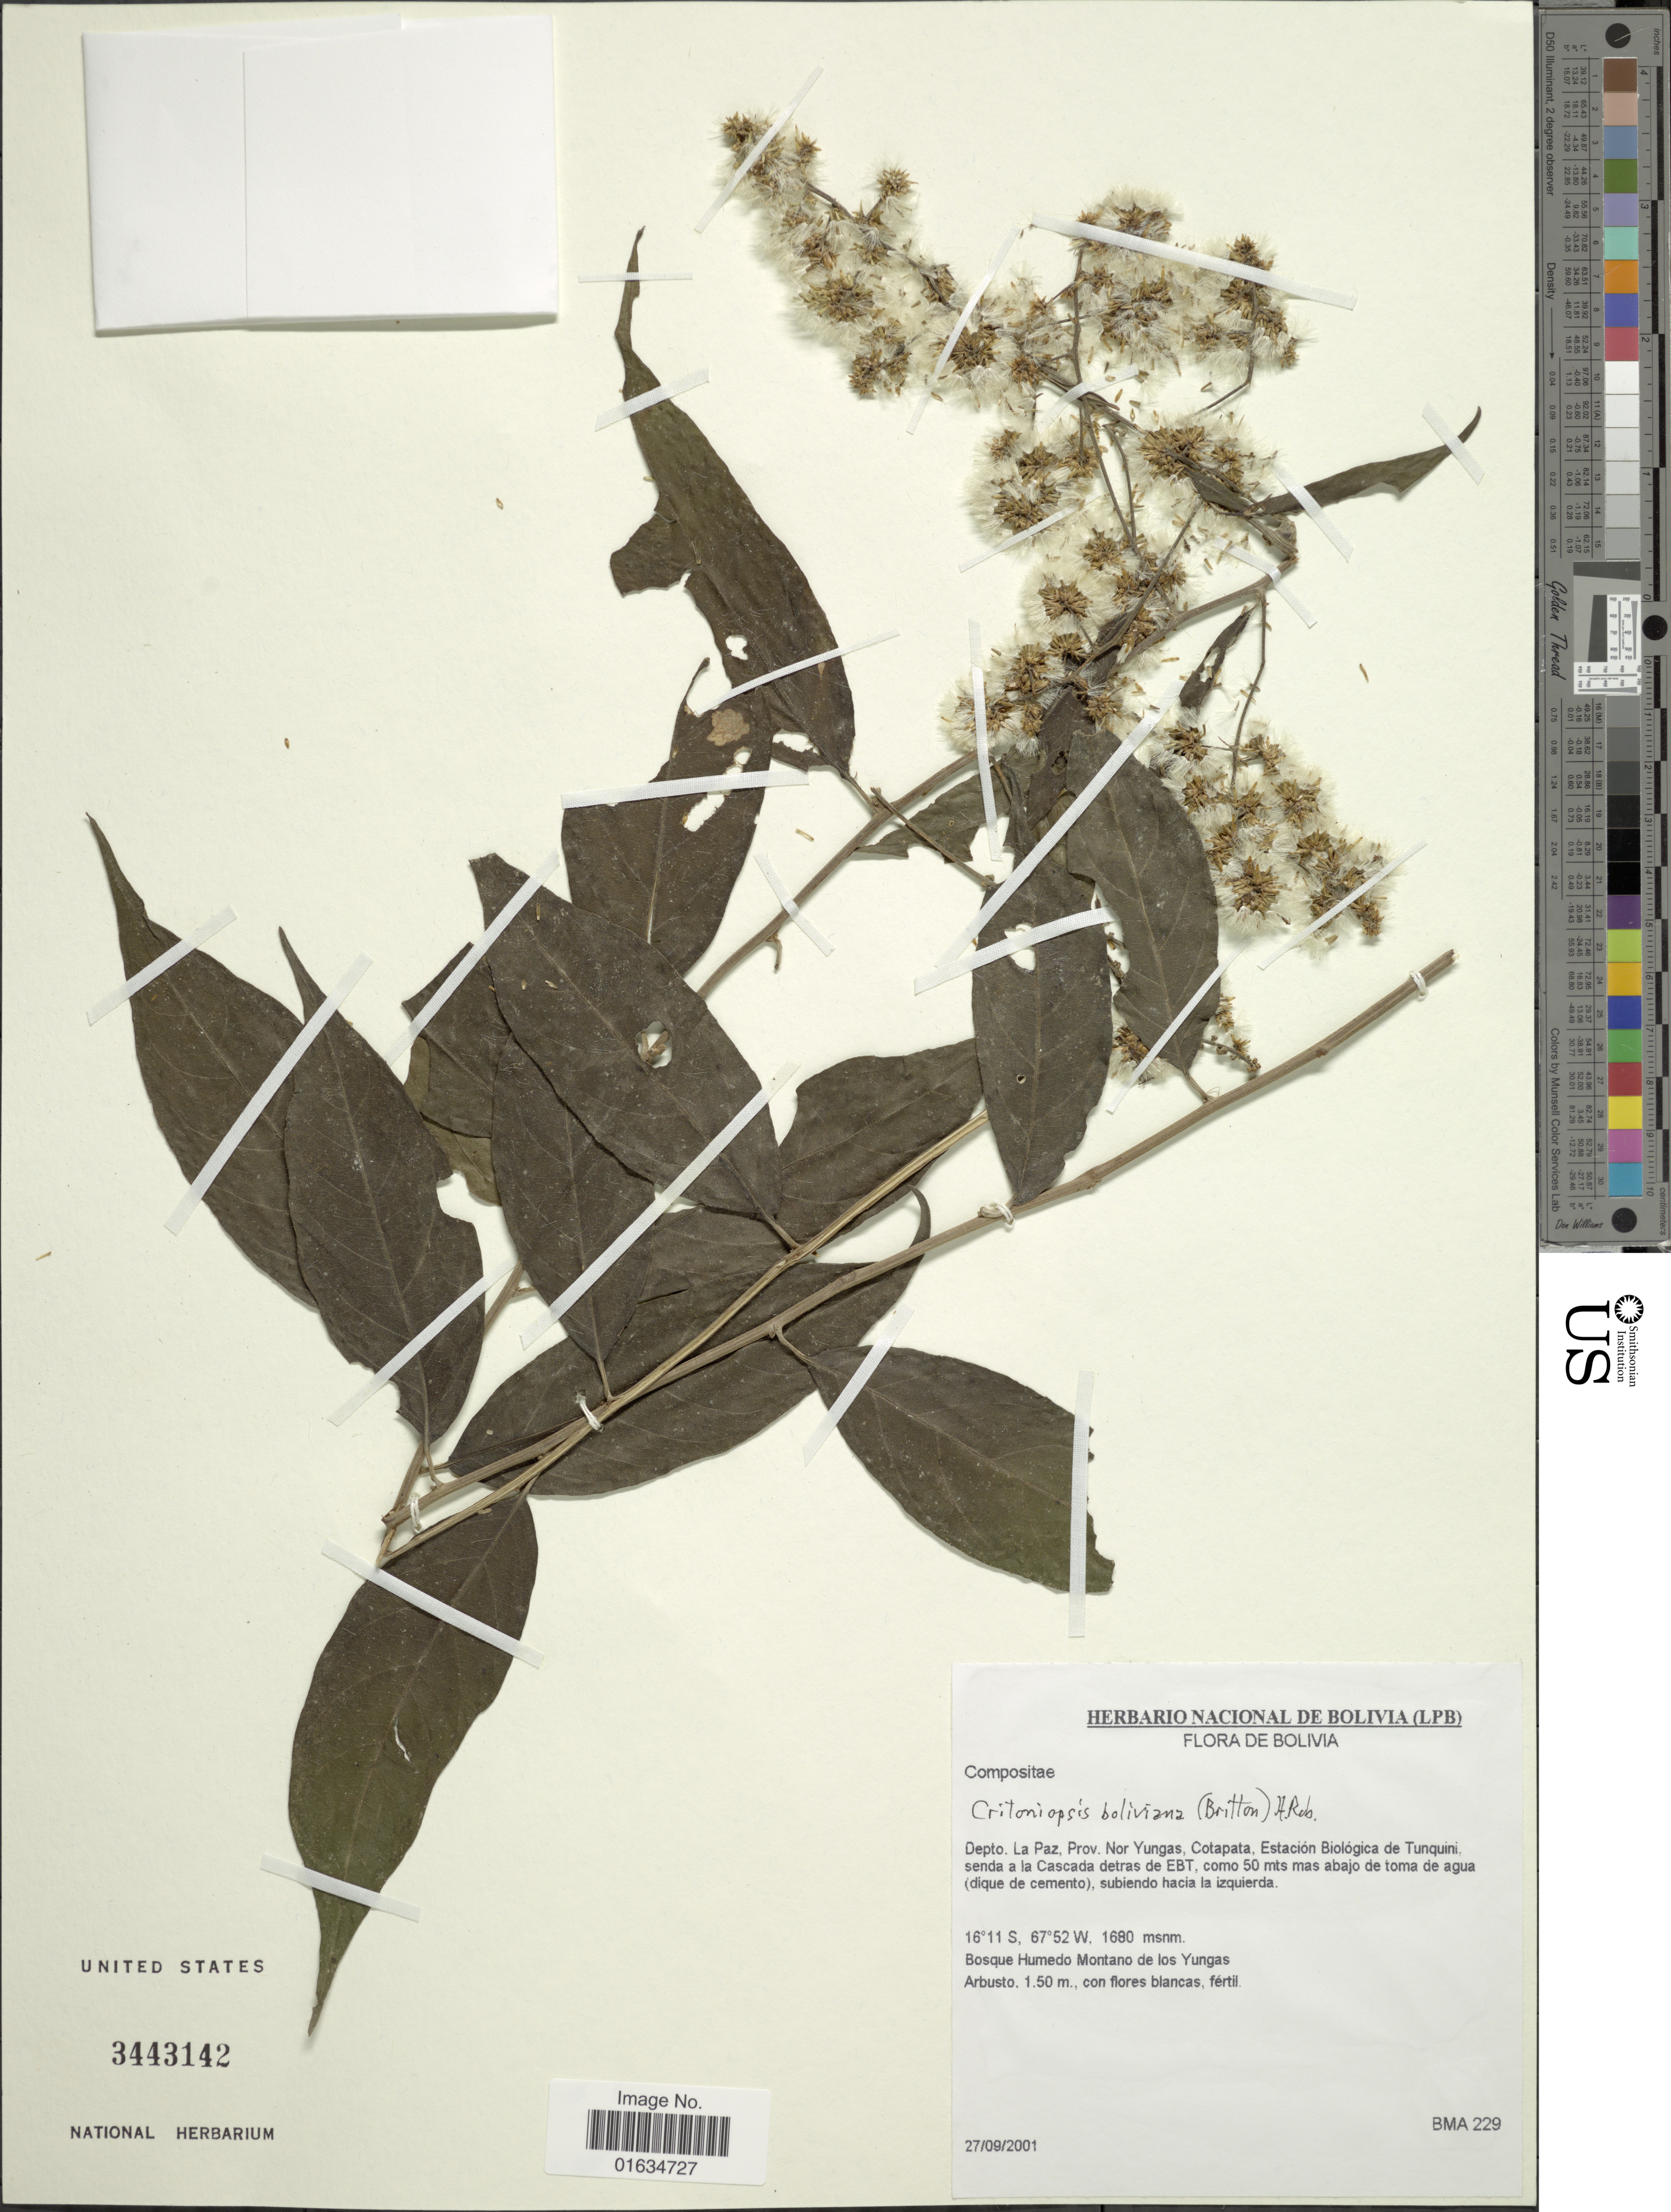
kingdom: Plantae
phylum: Tracheophyta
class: Magnoliopsida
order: Asterales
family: Asteraceae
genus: Critoniopsis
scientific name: Critoniopsis boliviana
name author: (Britton) H. Rob.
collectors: BMA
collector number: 229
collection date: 2001-09-27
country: Bolivia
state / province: La Paz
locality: Prov. Nor Yungas, Cotapata, estación Biológica de Tunquini, senda a la Cascada detras de EBT, como 50 mts mas abajo de ytoma de agua (dique de cemento), subiende hacia izquierda. bosque Humedo Montano de los Yungas.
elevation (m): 1680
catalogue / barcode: US 3443142